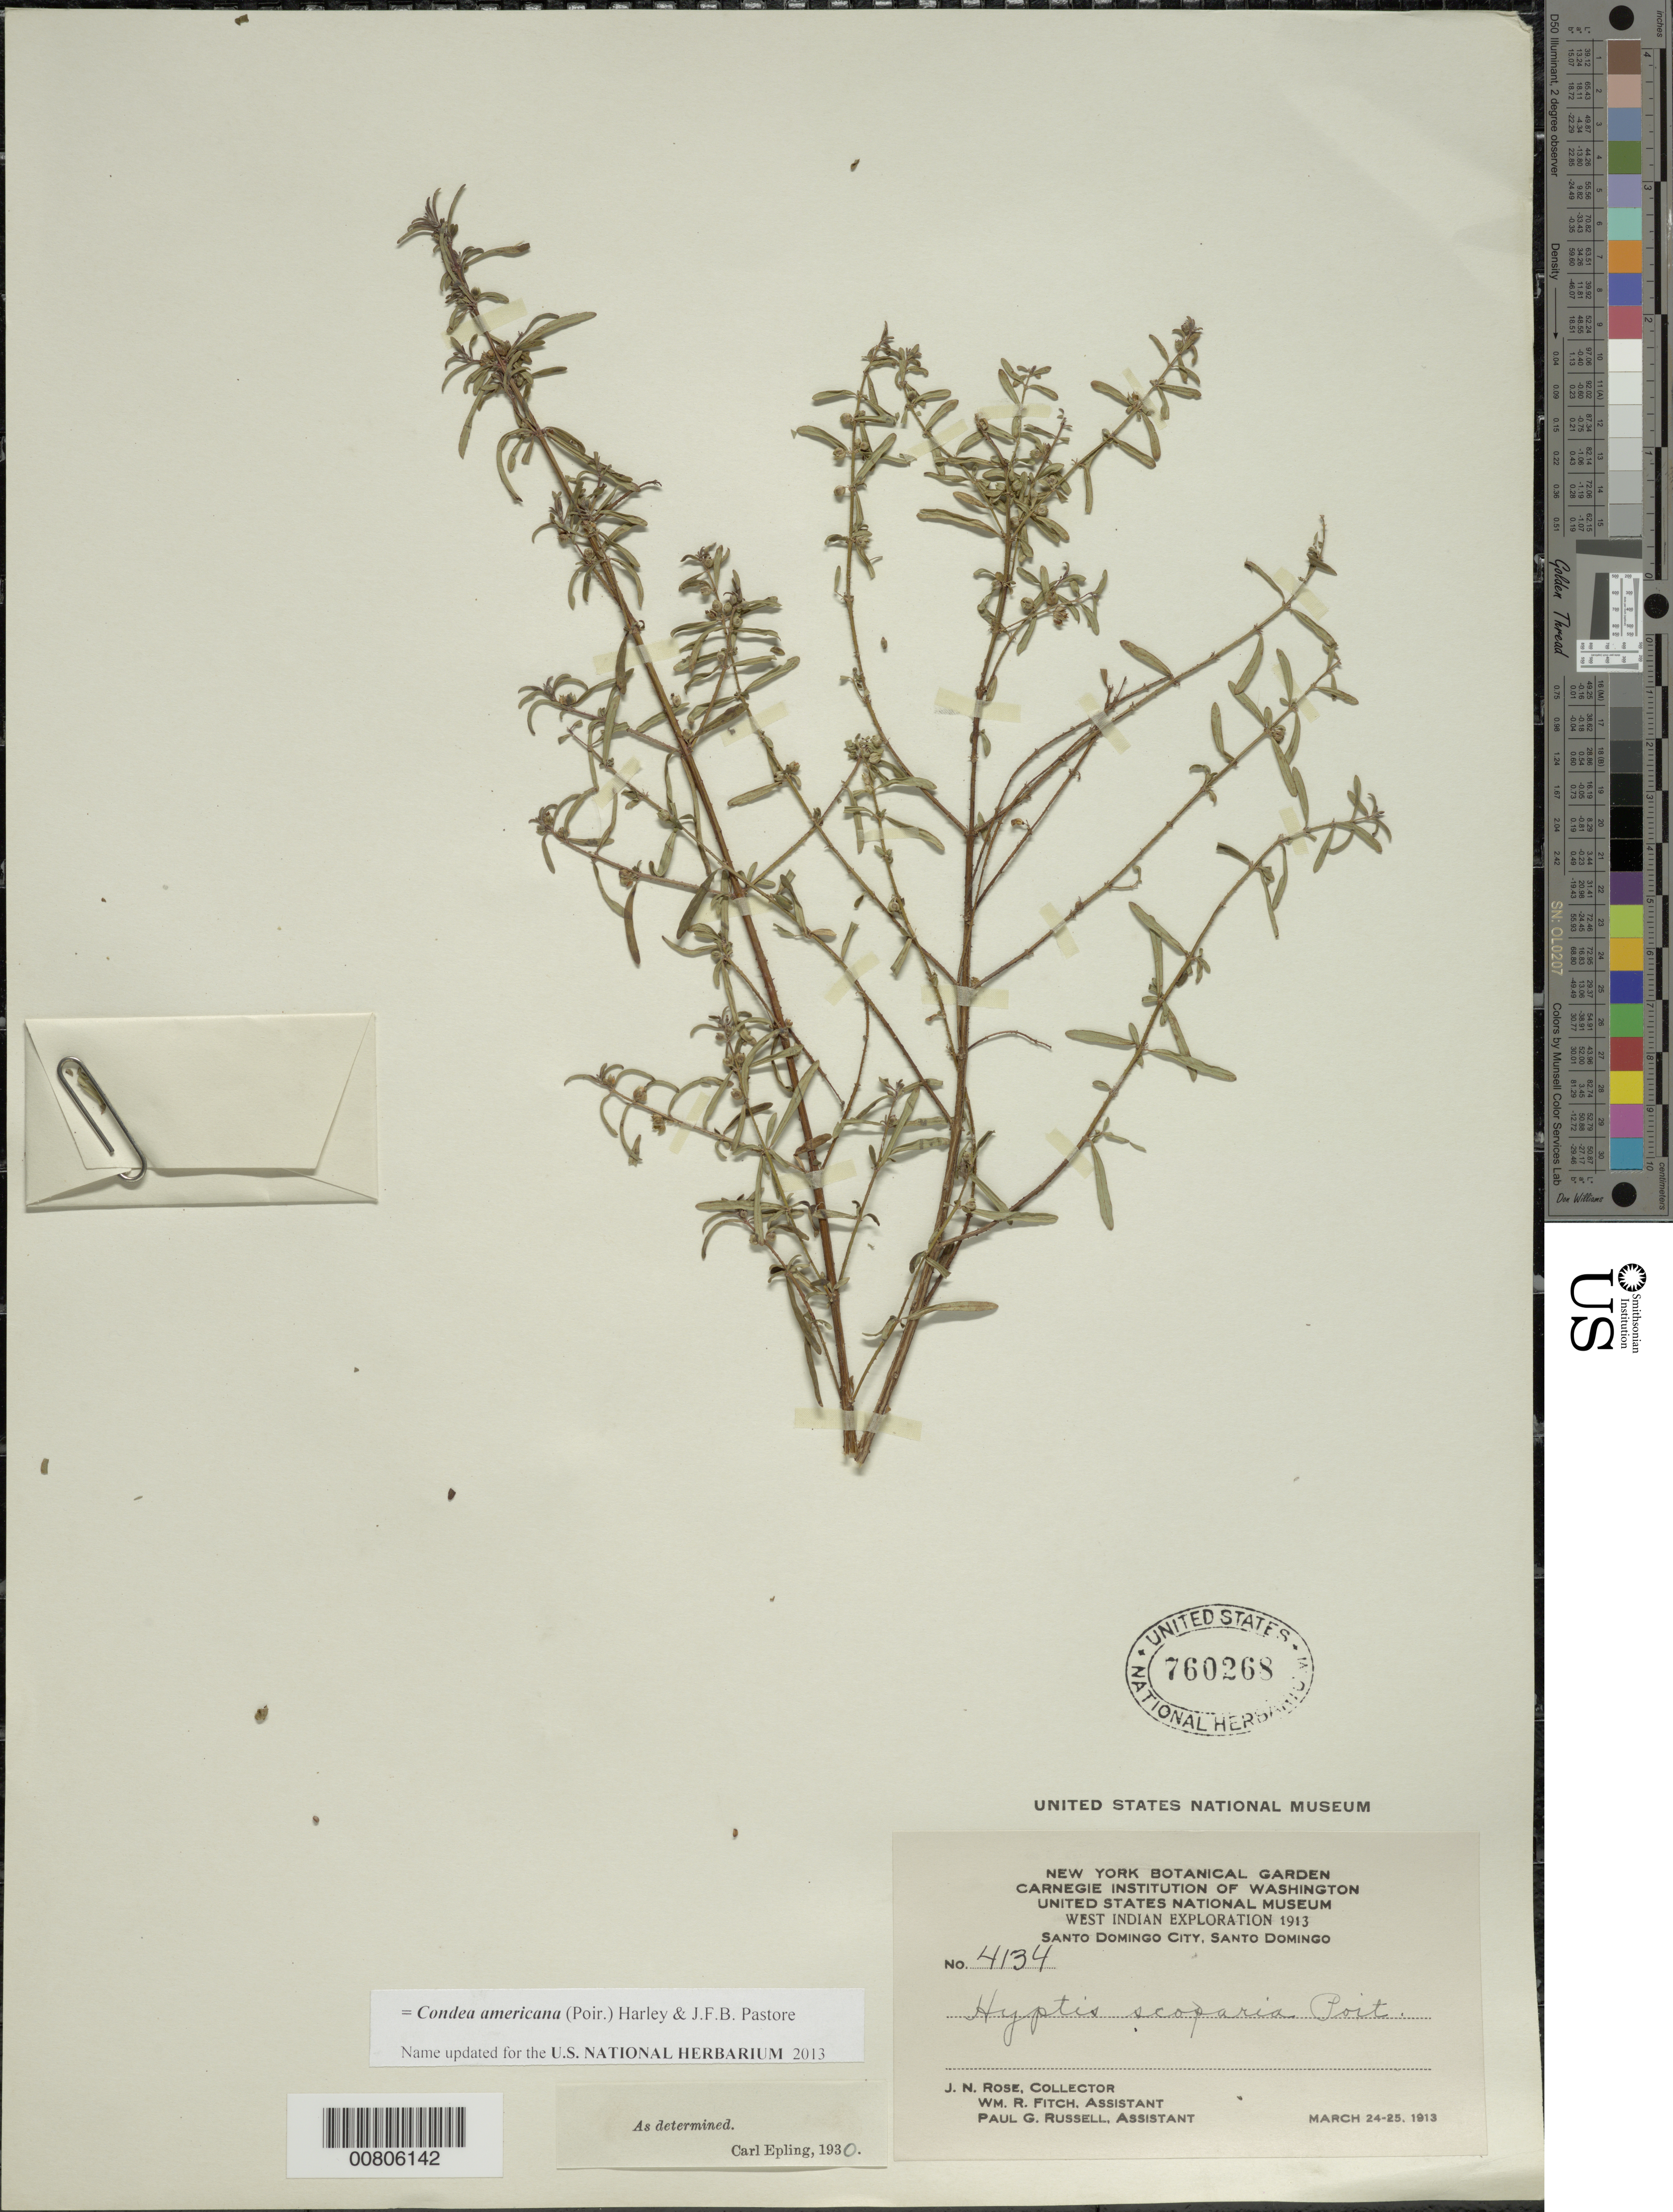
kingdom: Plantae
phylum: Tracheophyta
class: Magnoliopsida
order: Lamiales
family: Lamiaceae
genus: Condea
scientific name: Condea americana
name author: (Poir.) Harley & J.F.B. Pastore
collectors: J. N. Rose, W. R. Fitch & P. G. Russell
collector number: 4134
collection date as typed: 24 Mar 1913 to 25 Mar 1913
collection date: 1913-03-24/1913-03-25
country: Dominican Republic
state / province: Distrito Nacional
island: Hispaniola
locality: Santo Domingo City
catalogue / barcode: US 760268